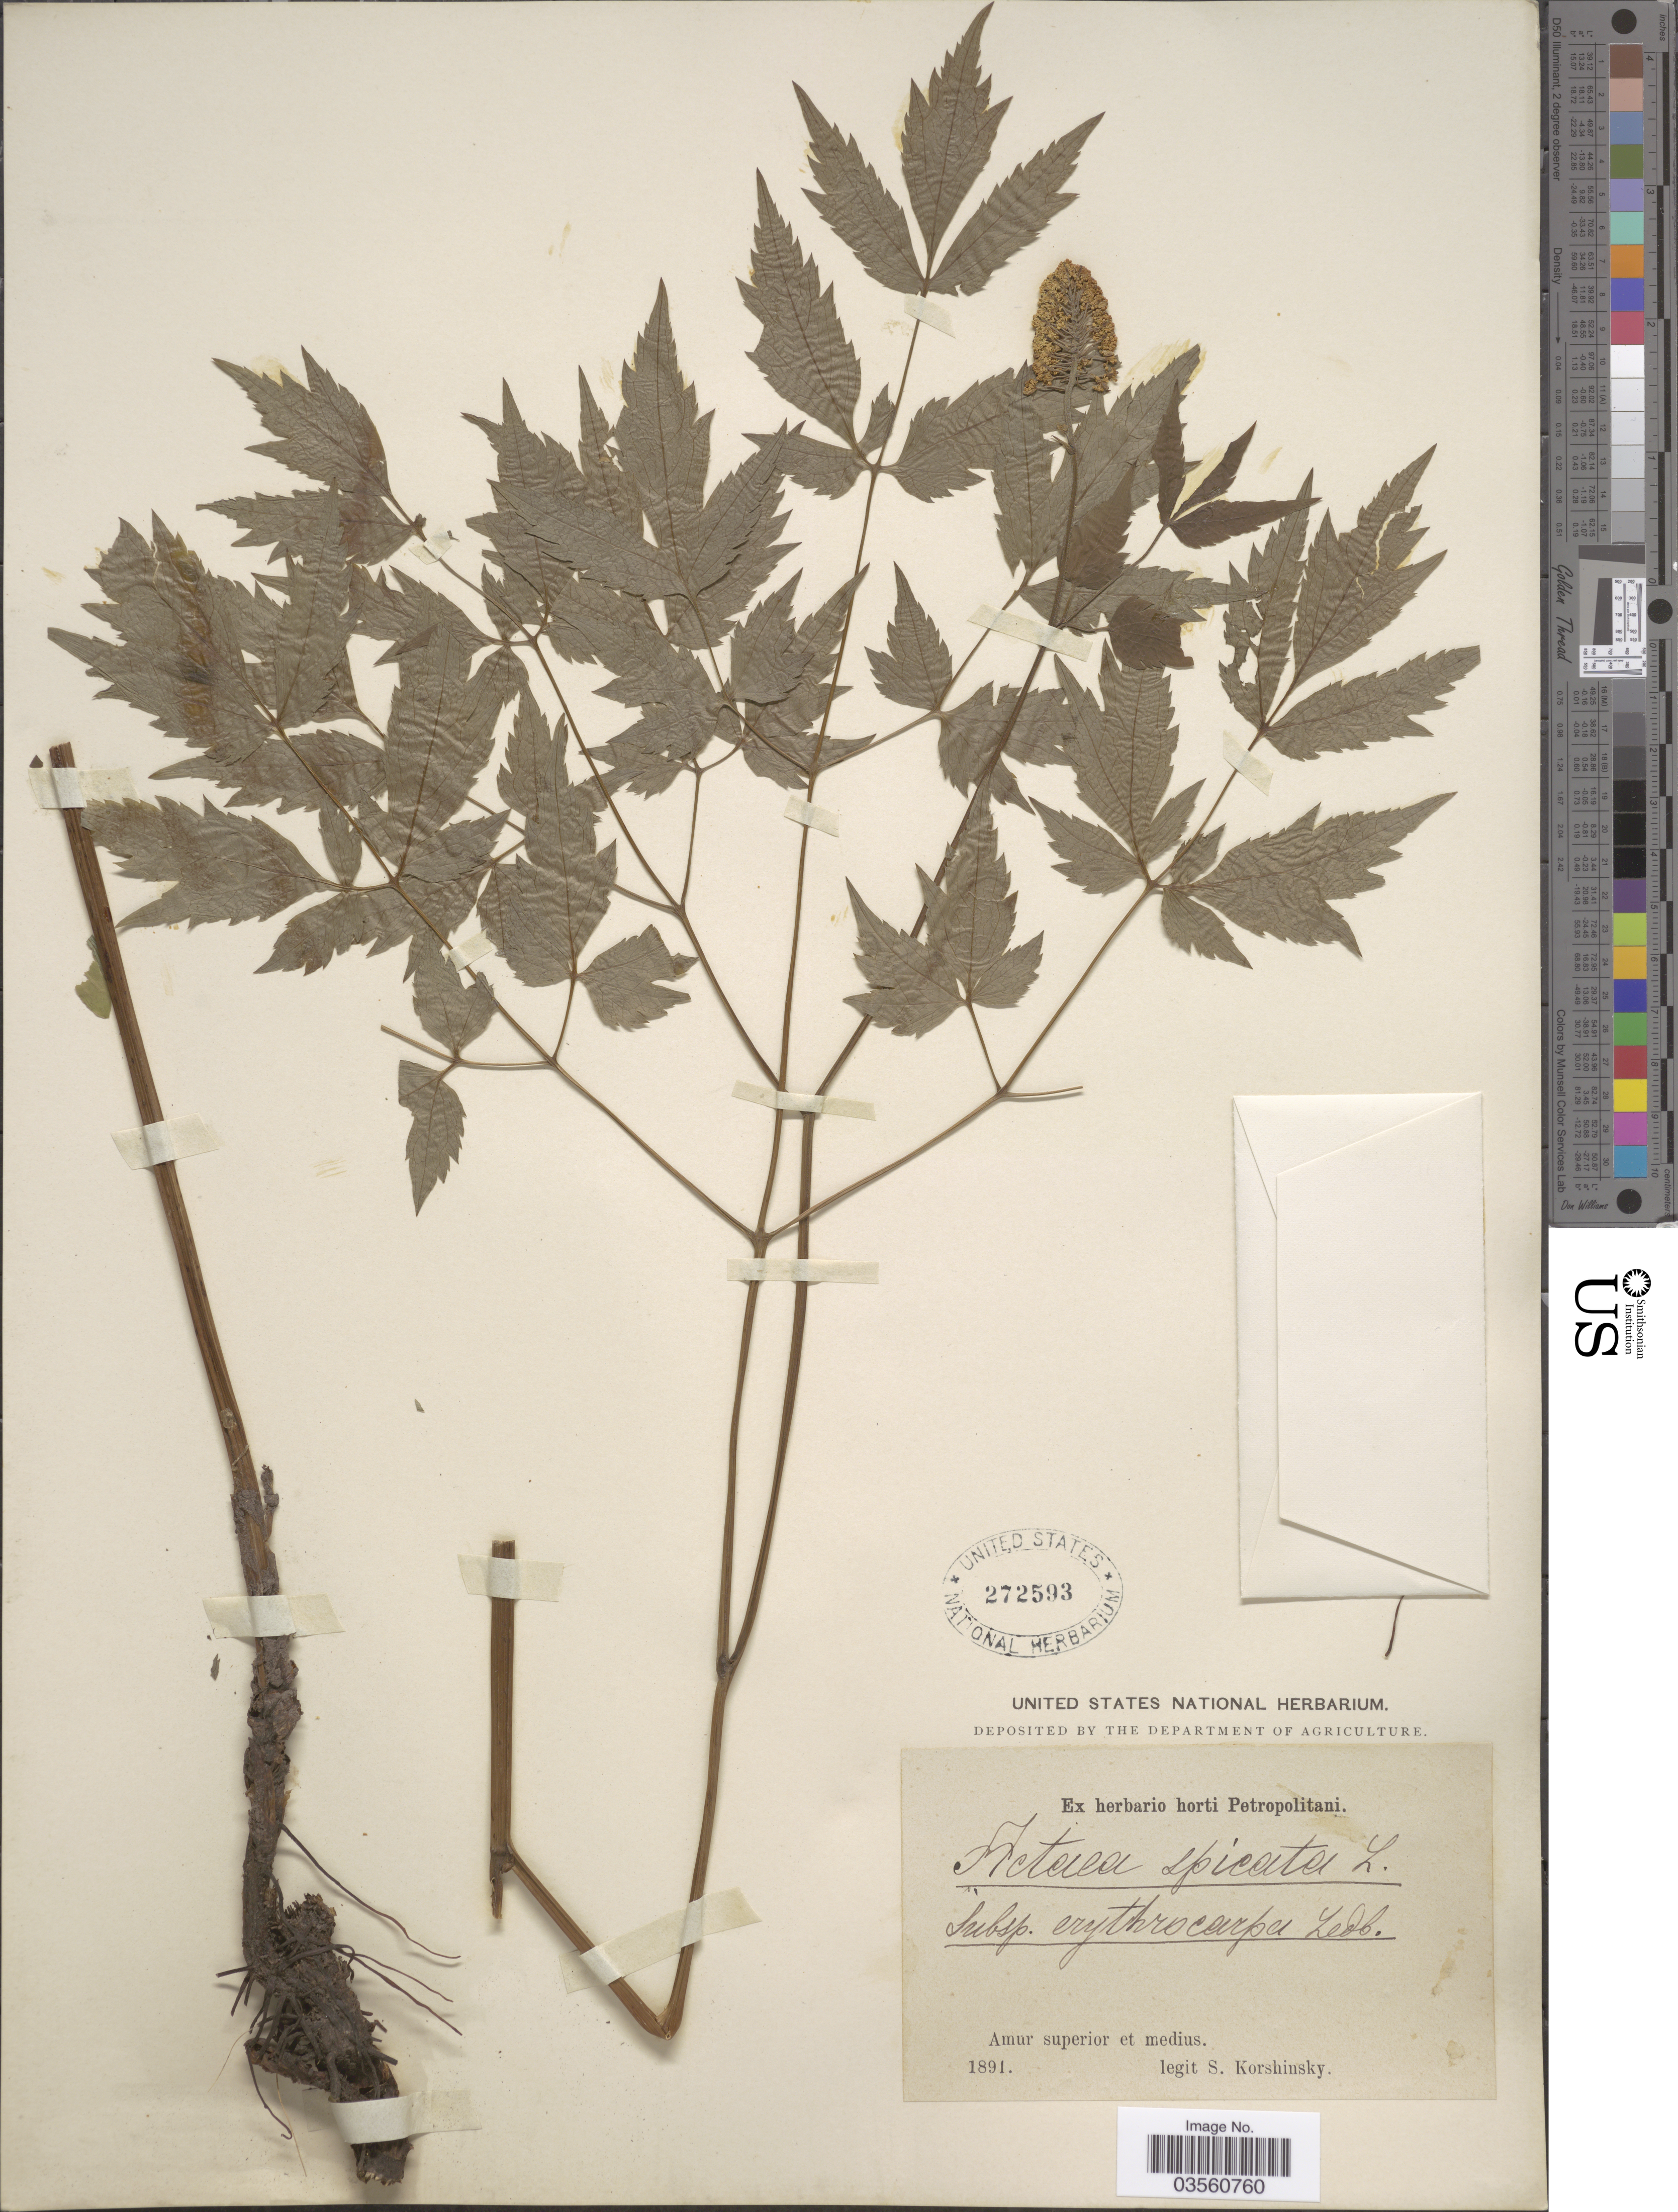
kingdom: Plantae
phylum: Tracheophyta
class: Magnoliopsida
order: Ranunculales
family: Ranunculaceae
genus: Actaea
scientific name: Actaea spicata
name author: L.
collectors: S. I. Korshinsky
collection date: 1891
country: Russian Federation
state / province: Amur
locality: Amur superior et medius.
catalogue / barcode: US 272593